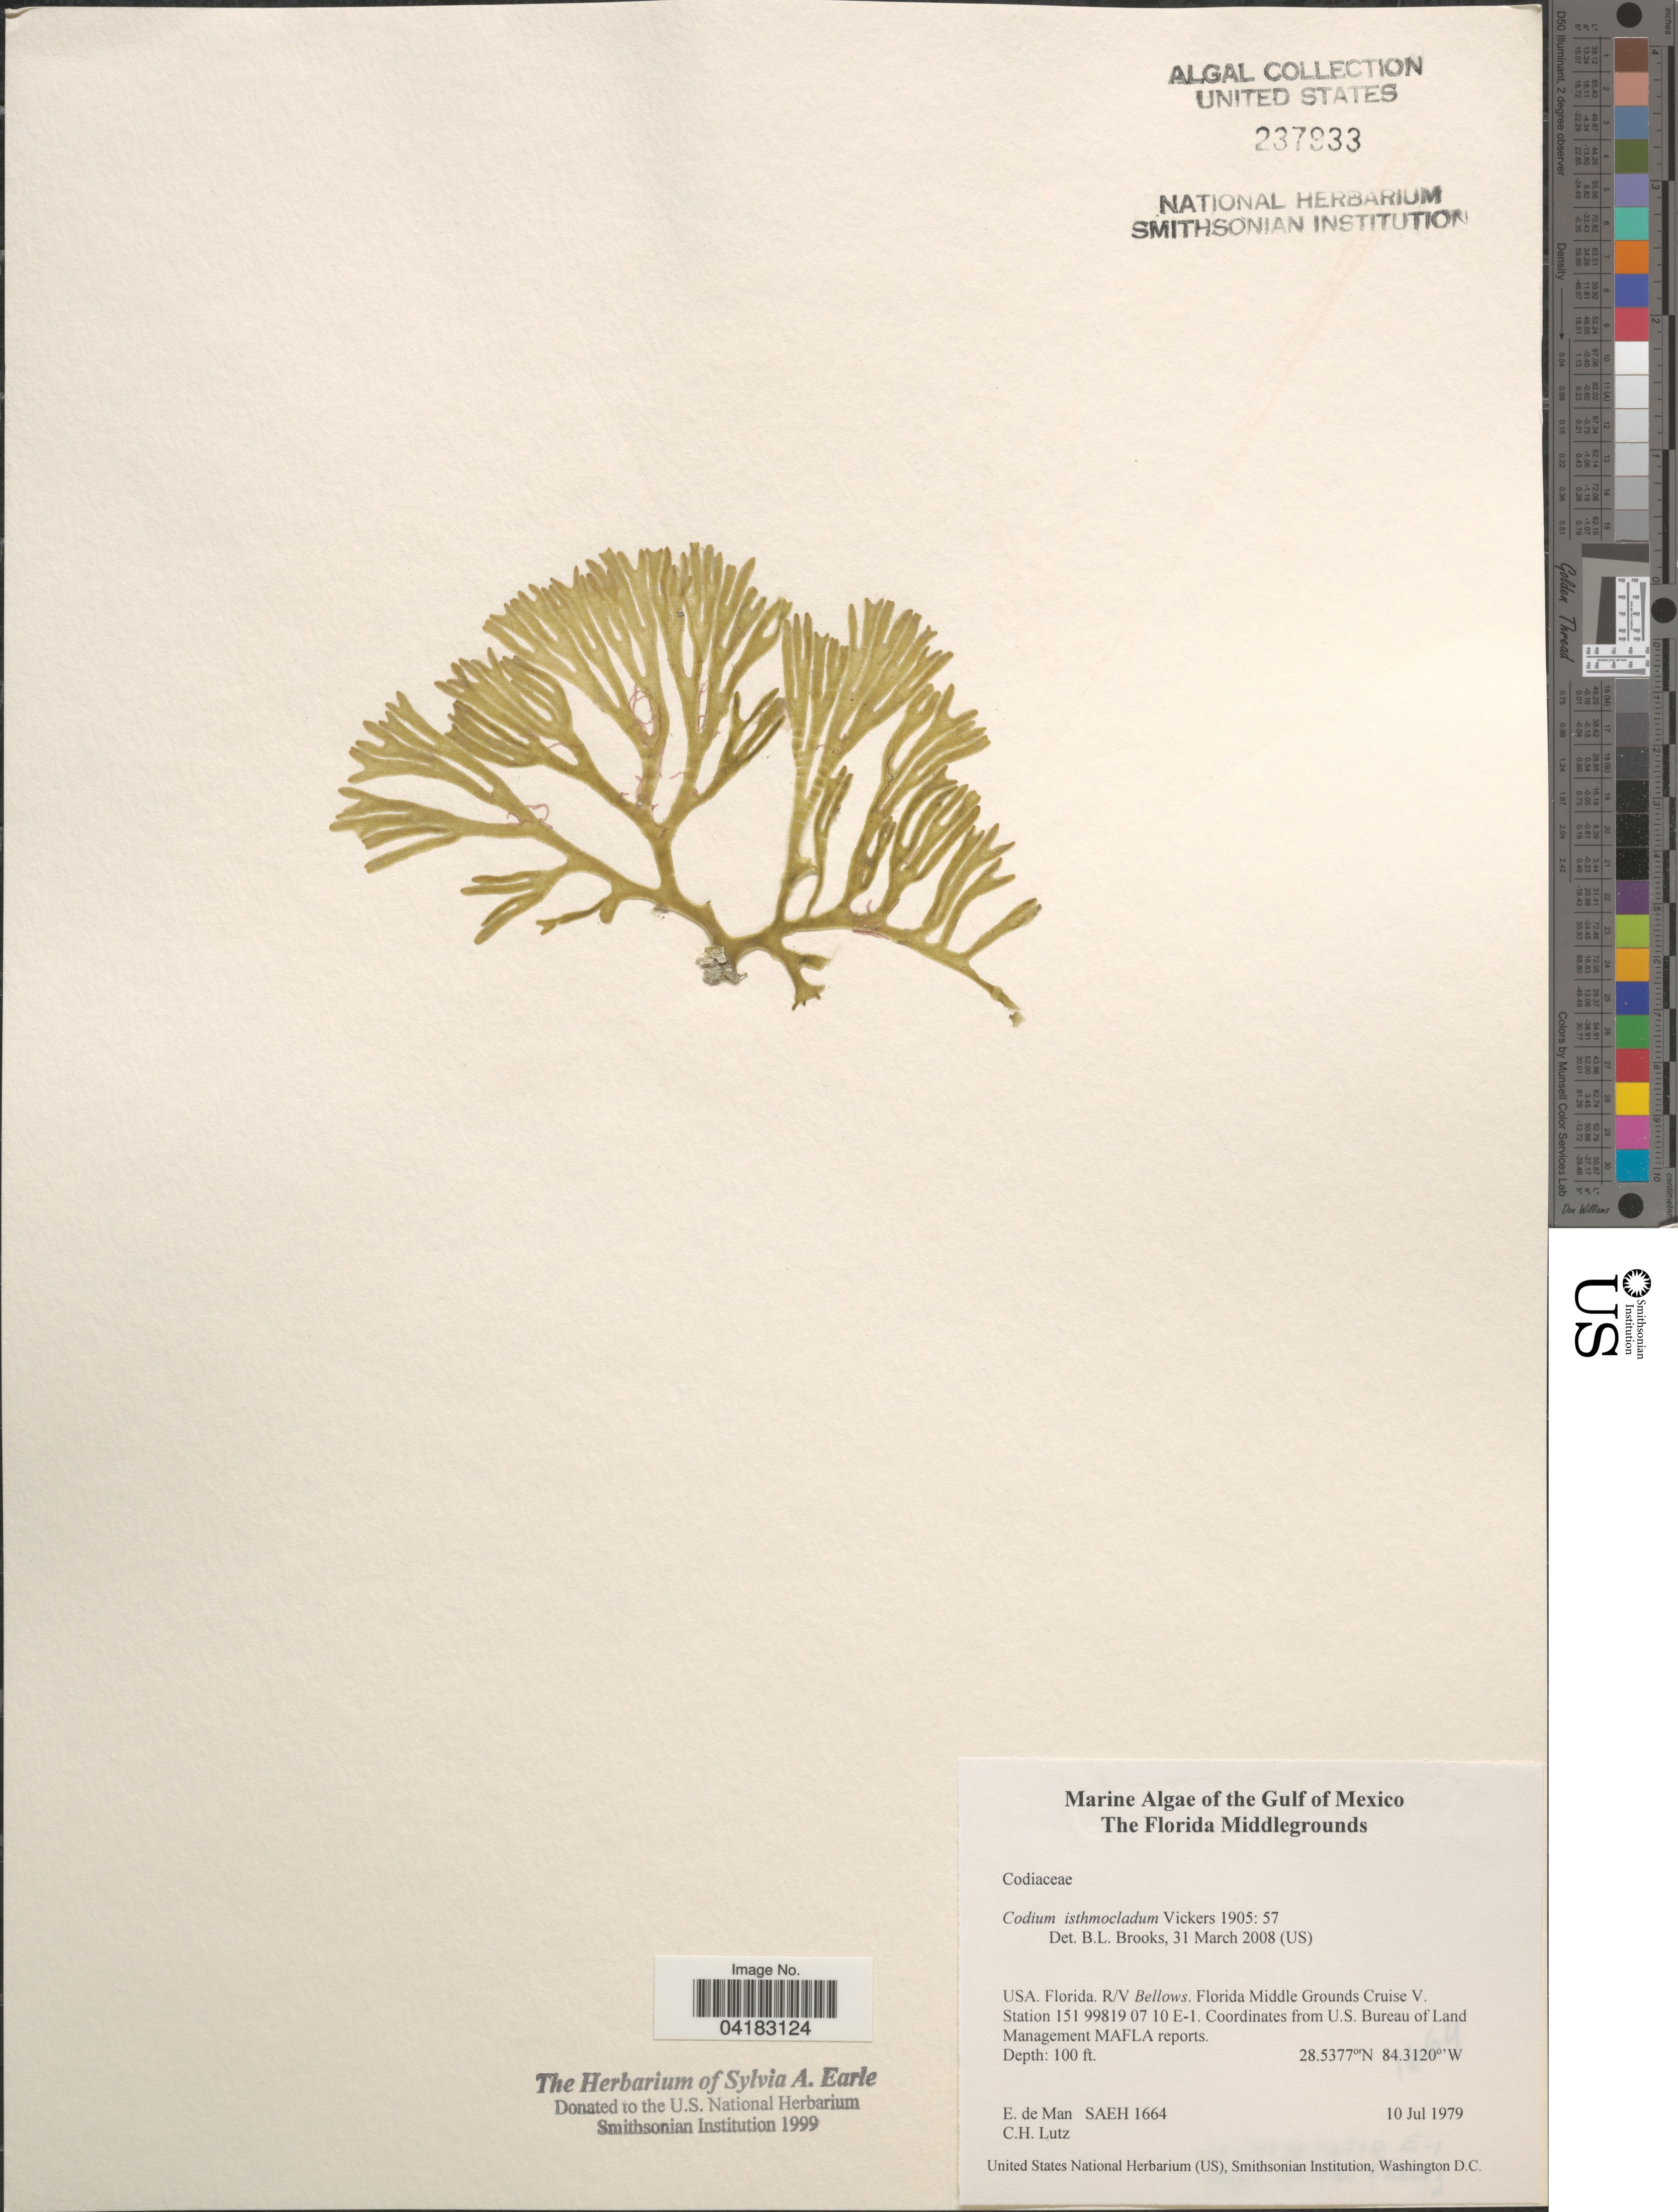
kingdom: Plantae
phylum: Chlorophyta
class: Ulvophyceae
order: Bryopsidales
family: Codiaceae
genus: Codium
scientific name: Codium isthmocladum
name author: Vickers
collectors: E. de Man & C. Lutz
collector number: SAEH1664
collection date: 1979-07-10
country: United States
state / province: Florida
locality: Gulf of Mexico. R/V Bellows. Florida Middle Grounds Cruise V. Station 151 99819 07 10 E-1.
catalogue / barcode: US 237933